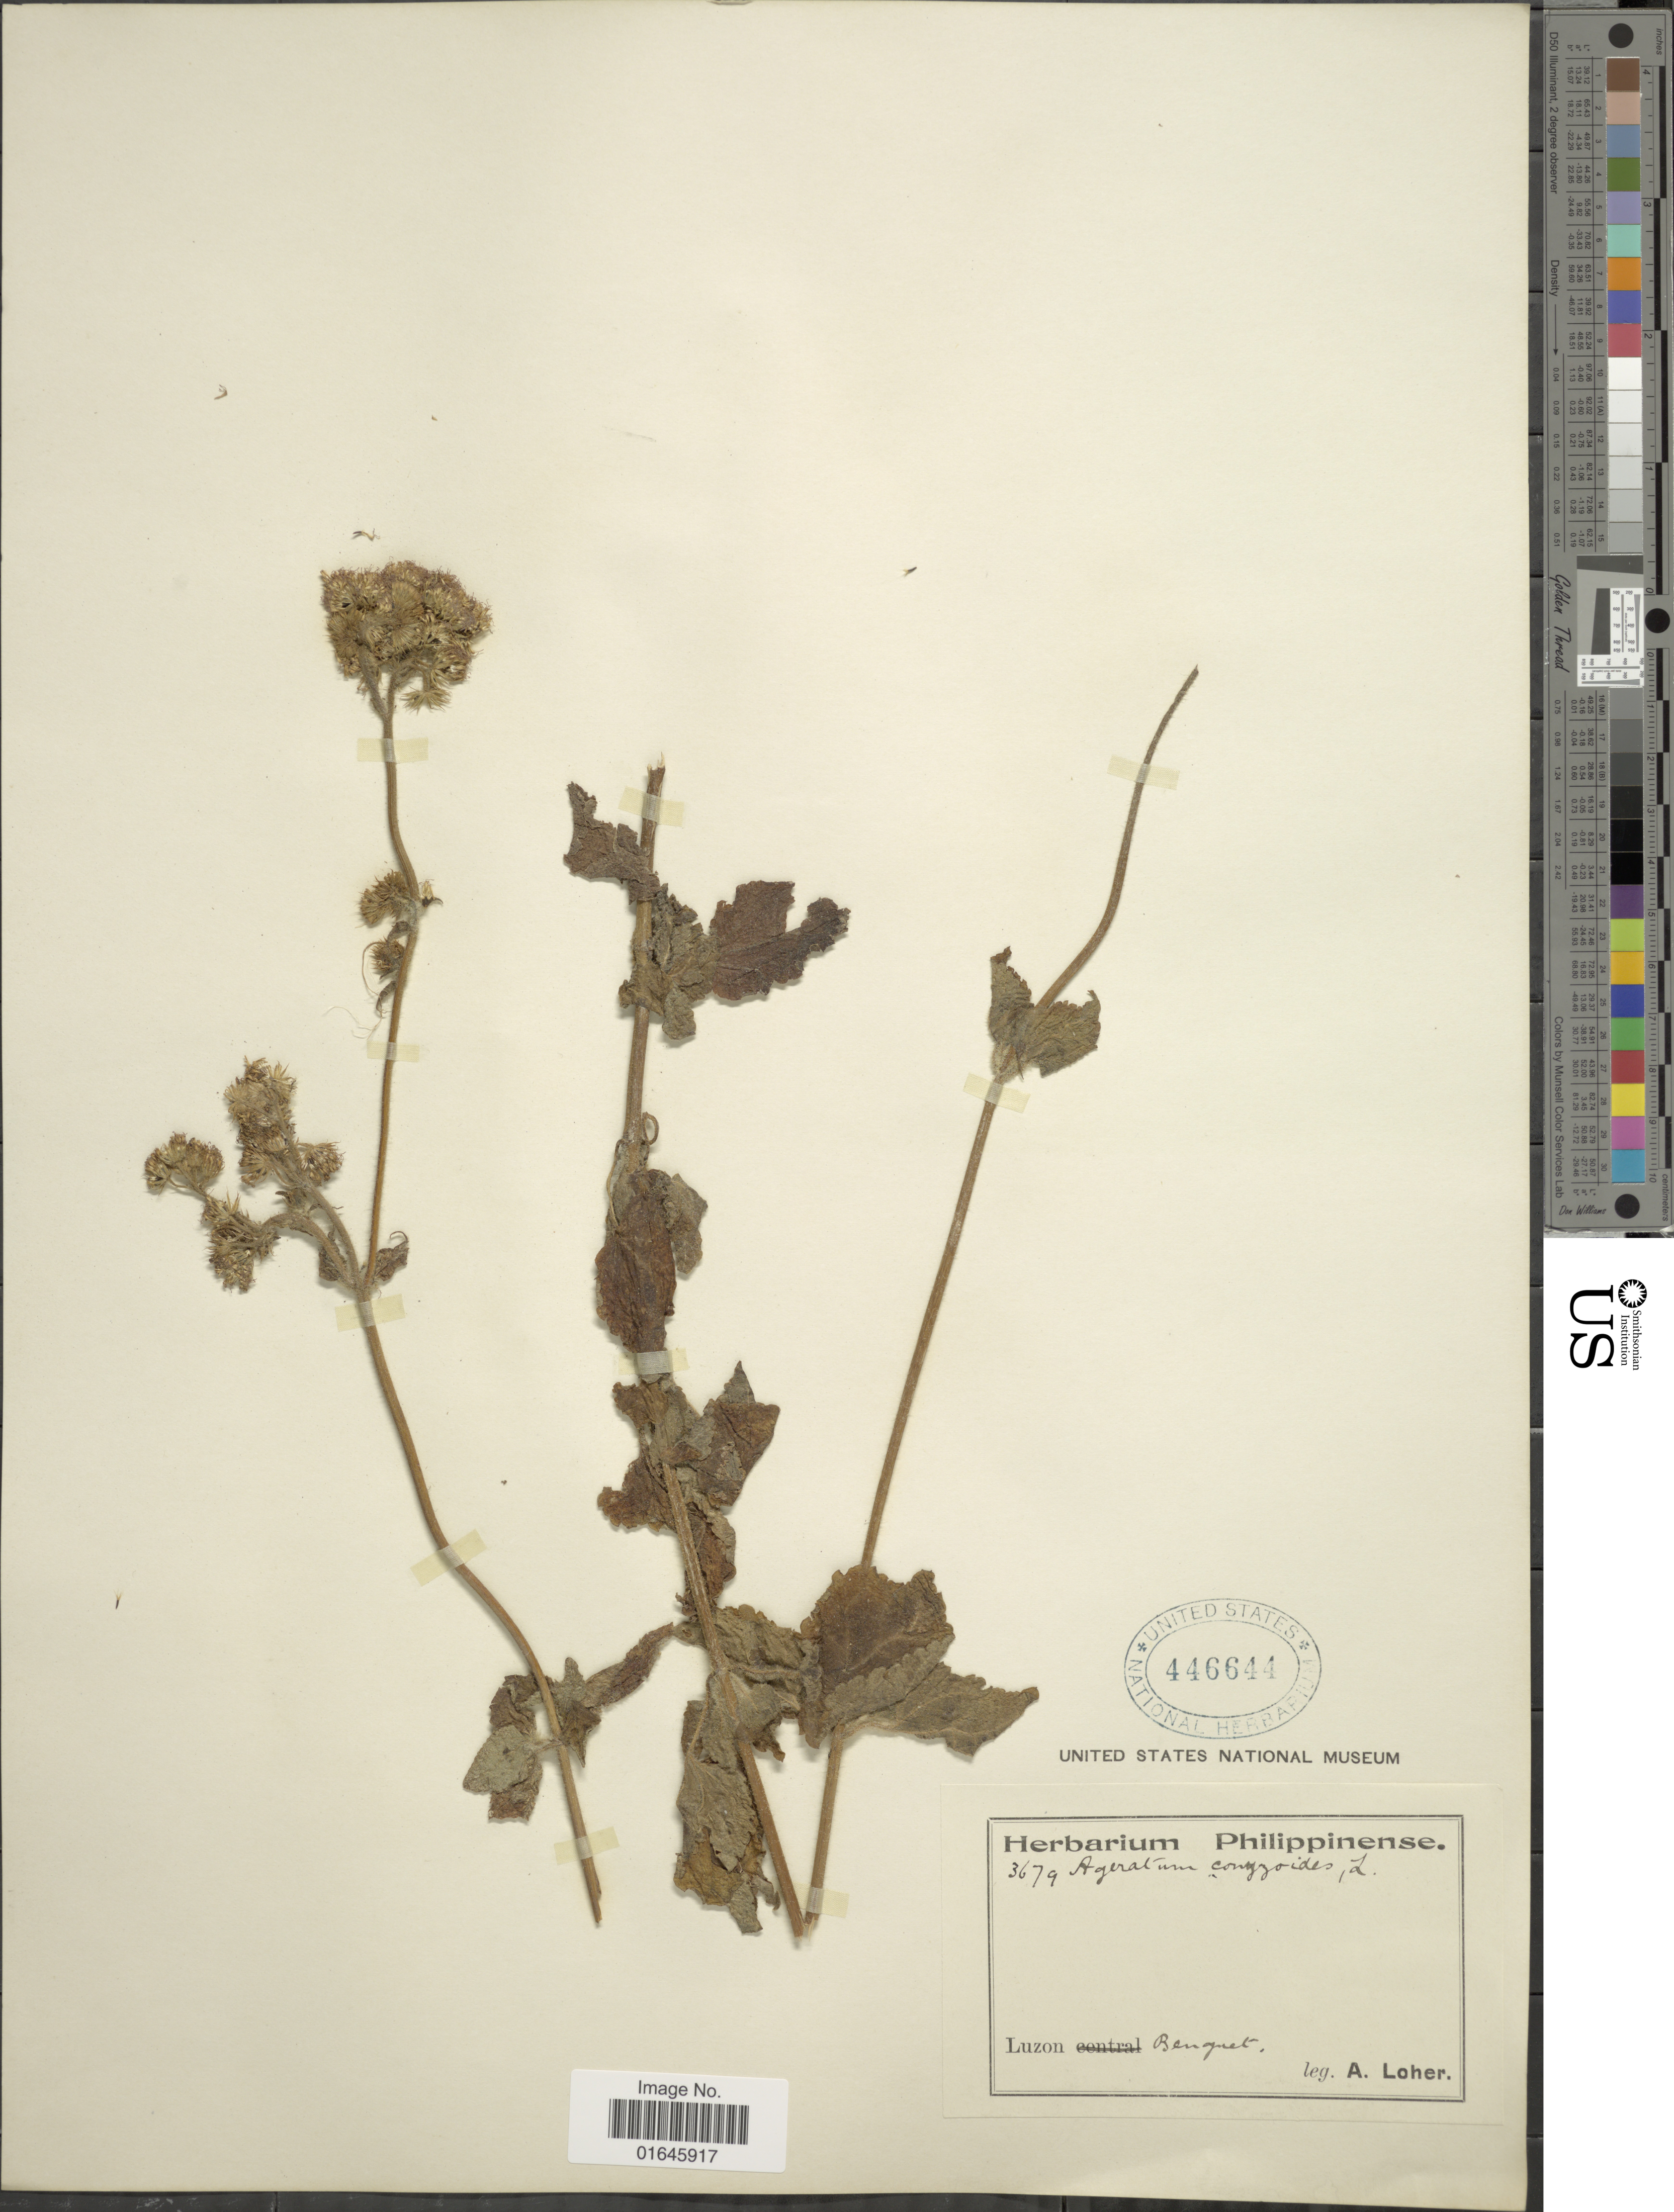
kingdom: Plantae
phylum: Tracheophyta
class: Magnoliopsida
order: Asterales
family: Asteraceae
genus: Ageratum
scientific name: Ageratum conyzoides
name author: L.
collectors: A. Loher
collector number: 3679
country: Philippines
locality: Luzon, Benguet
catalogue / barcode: US 446644